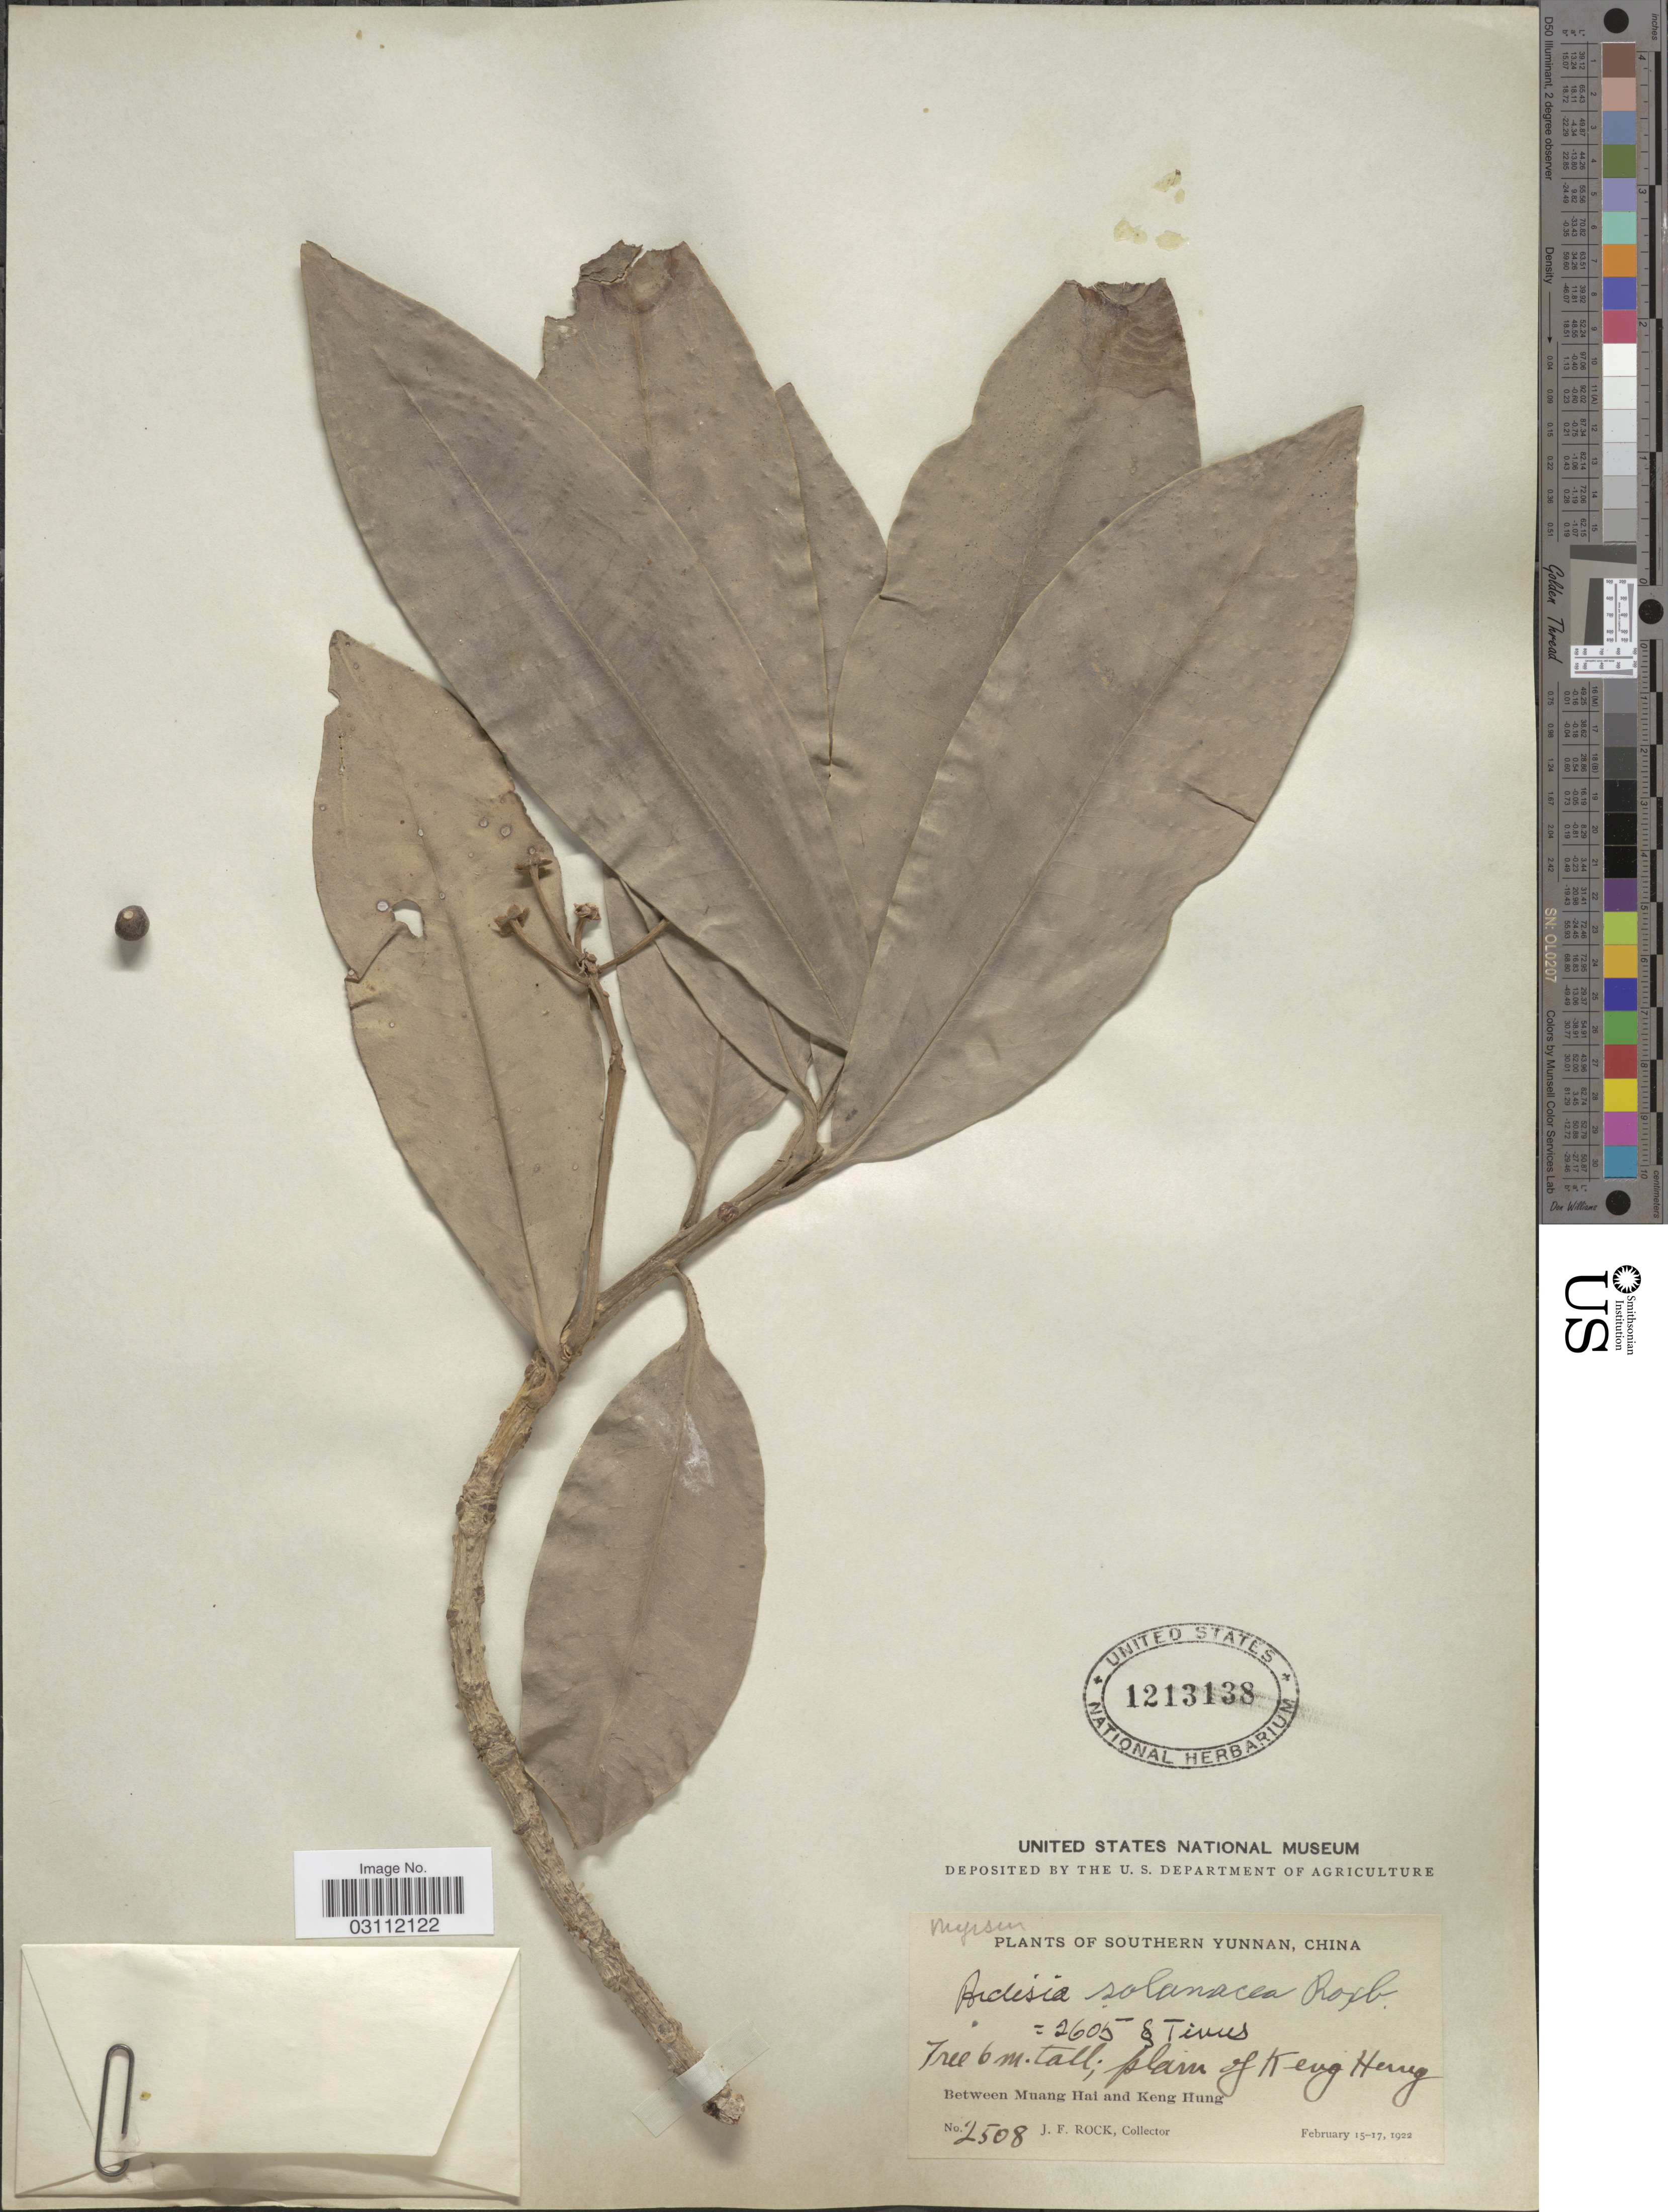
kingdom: Plantae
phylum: Tracheophyta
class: Magnoliopsida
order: Ericales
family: Primulaceae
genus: Ardisia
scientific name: Ardisia solanacea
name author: Roxb.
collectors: J. Rock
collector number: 2508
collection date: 1922-02-15/1922-02-17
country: China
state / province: Yunnan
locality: Southern Yunnan, China, Between Muang Hai and Keng Hung, plain of Keng Hung.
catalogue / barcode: US 1213138